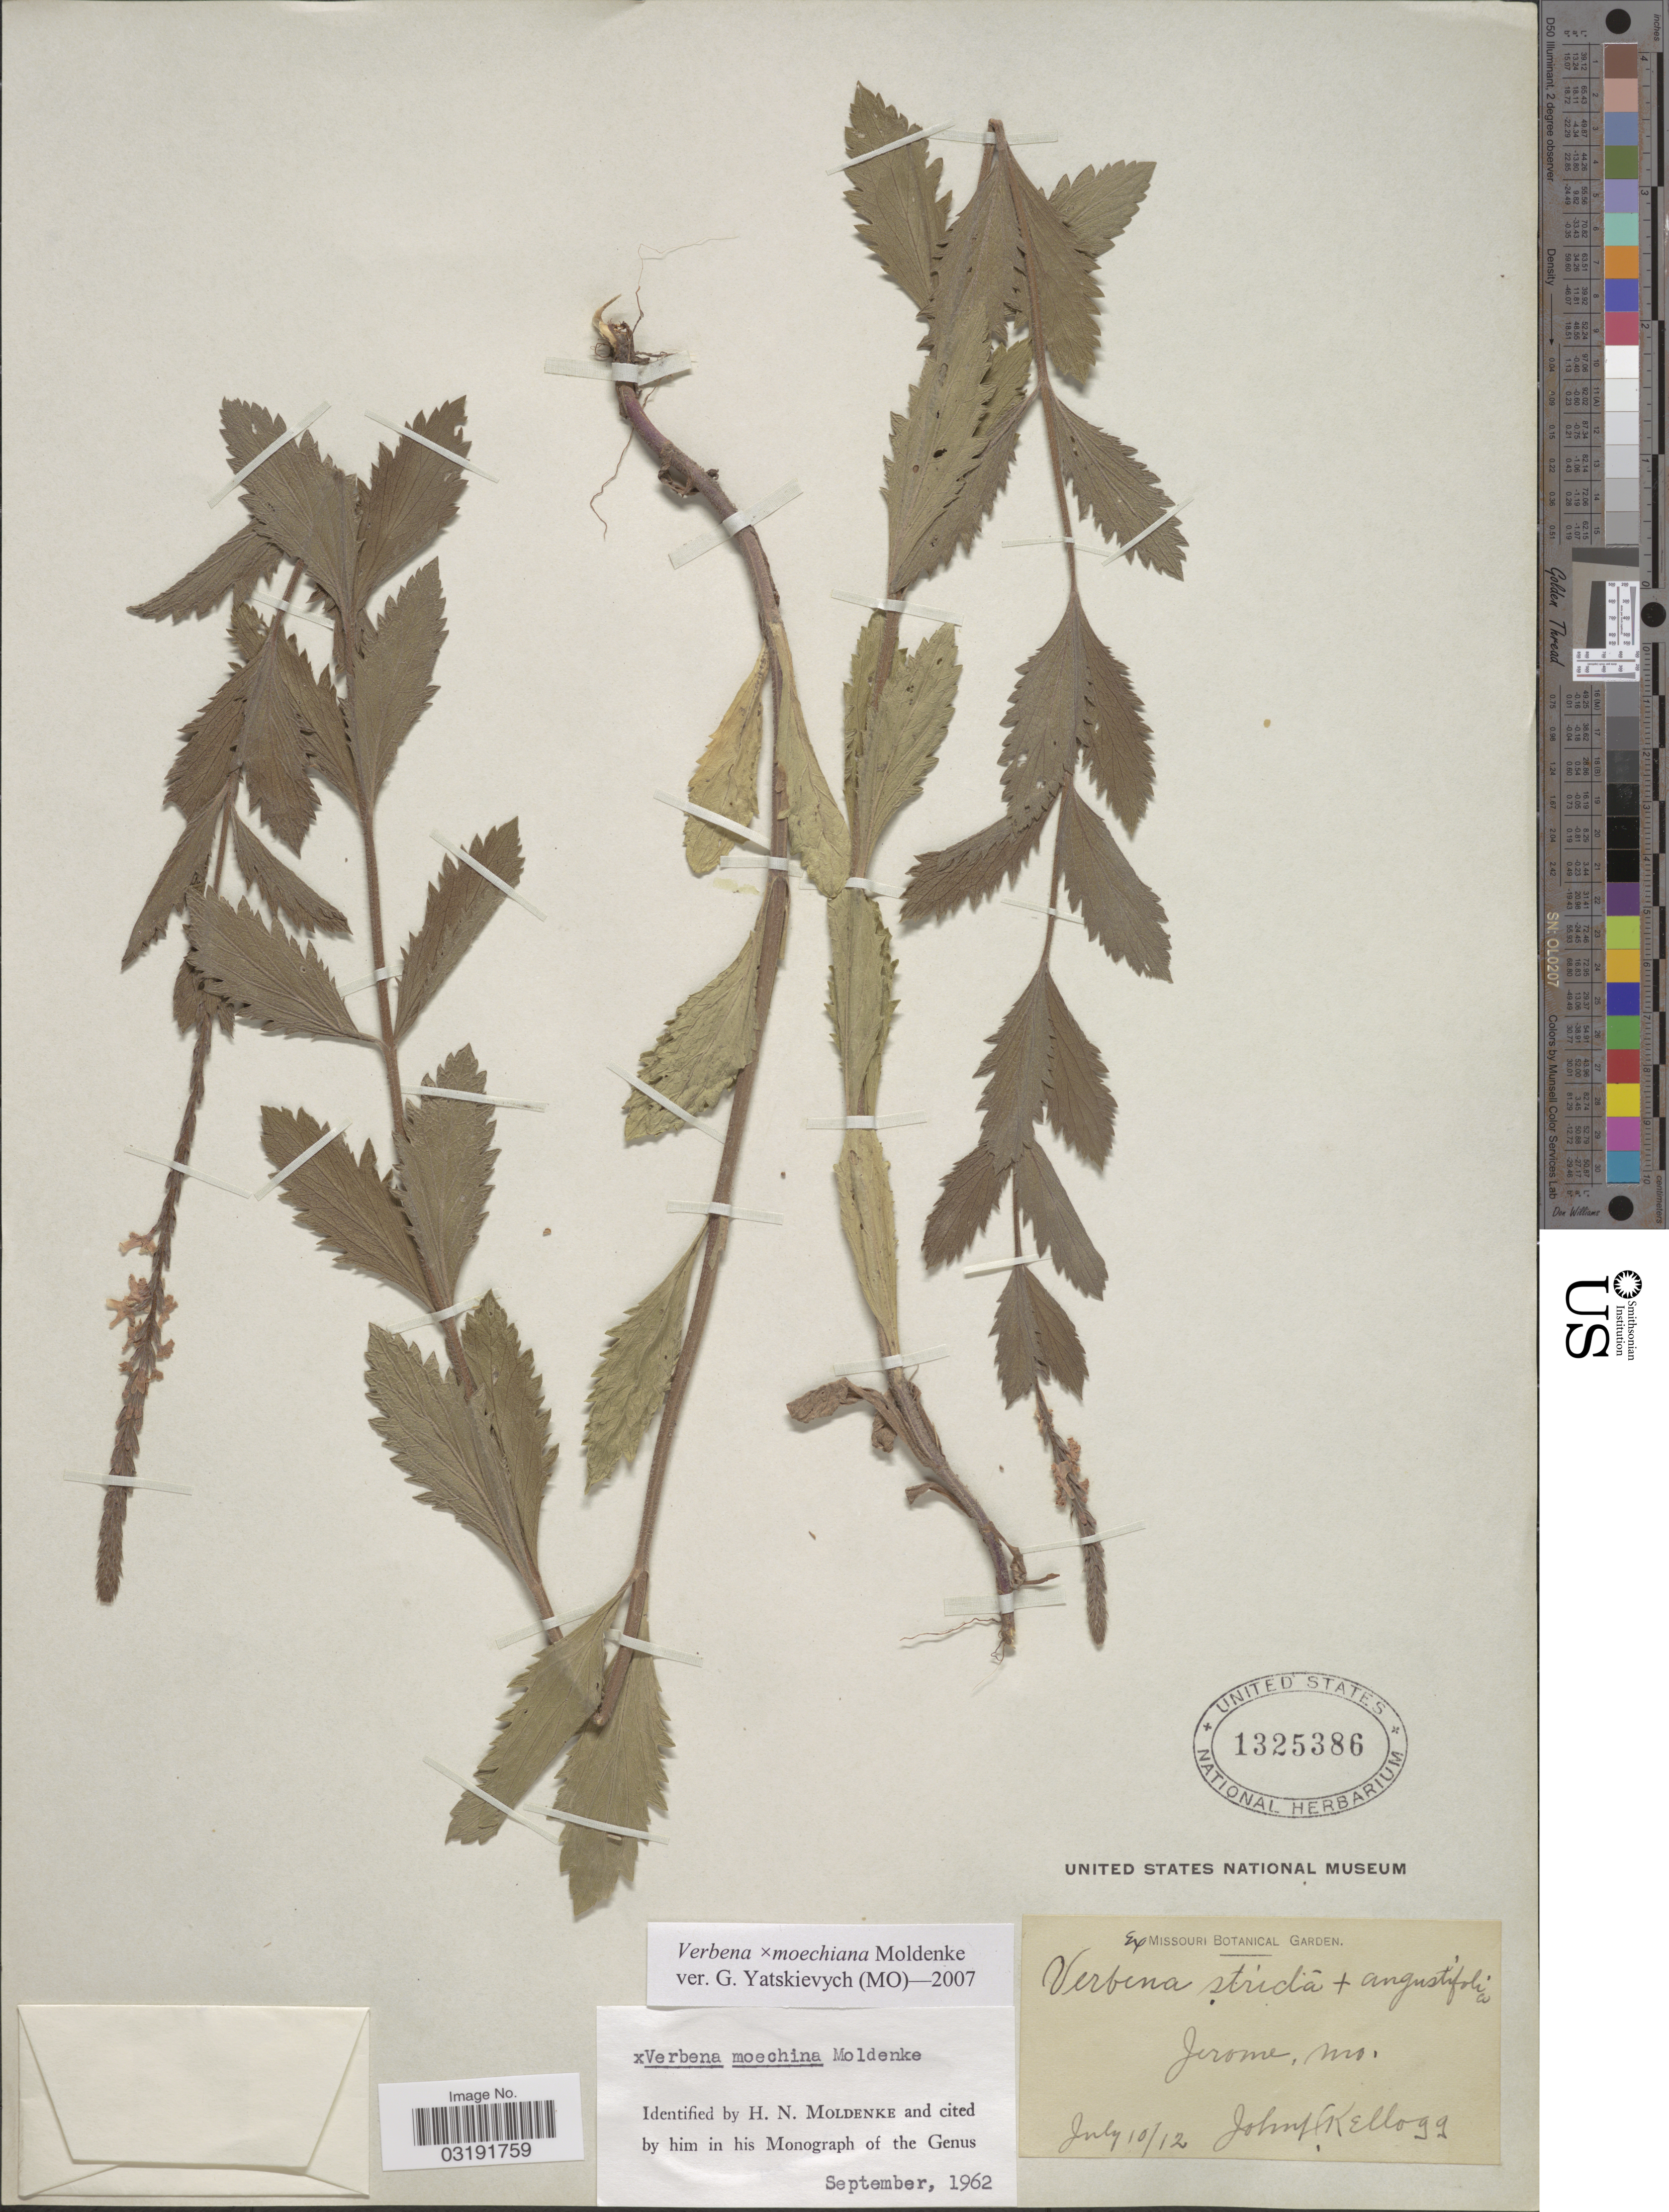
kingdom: Plantae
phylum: Tracheophyta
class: Magnoliopsida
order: Lamiales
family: Verbenaceae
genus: Verbena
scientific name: Verbena x moechina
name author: Moldenke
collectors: J. H. Kellogg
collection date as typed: Transcribed d/m/y: 10/7/12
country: United States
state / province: Missouri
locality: Jerome.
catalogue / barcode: US 1325386